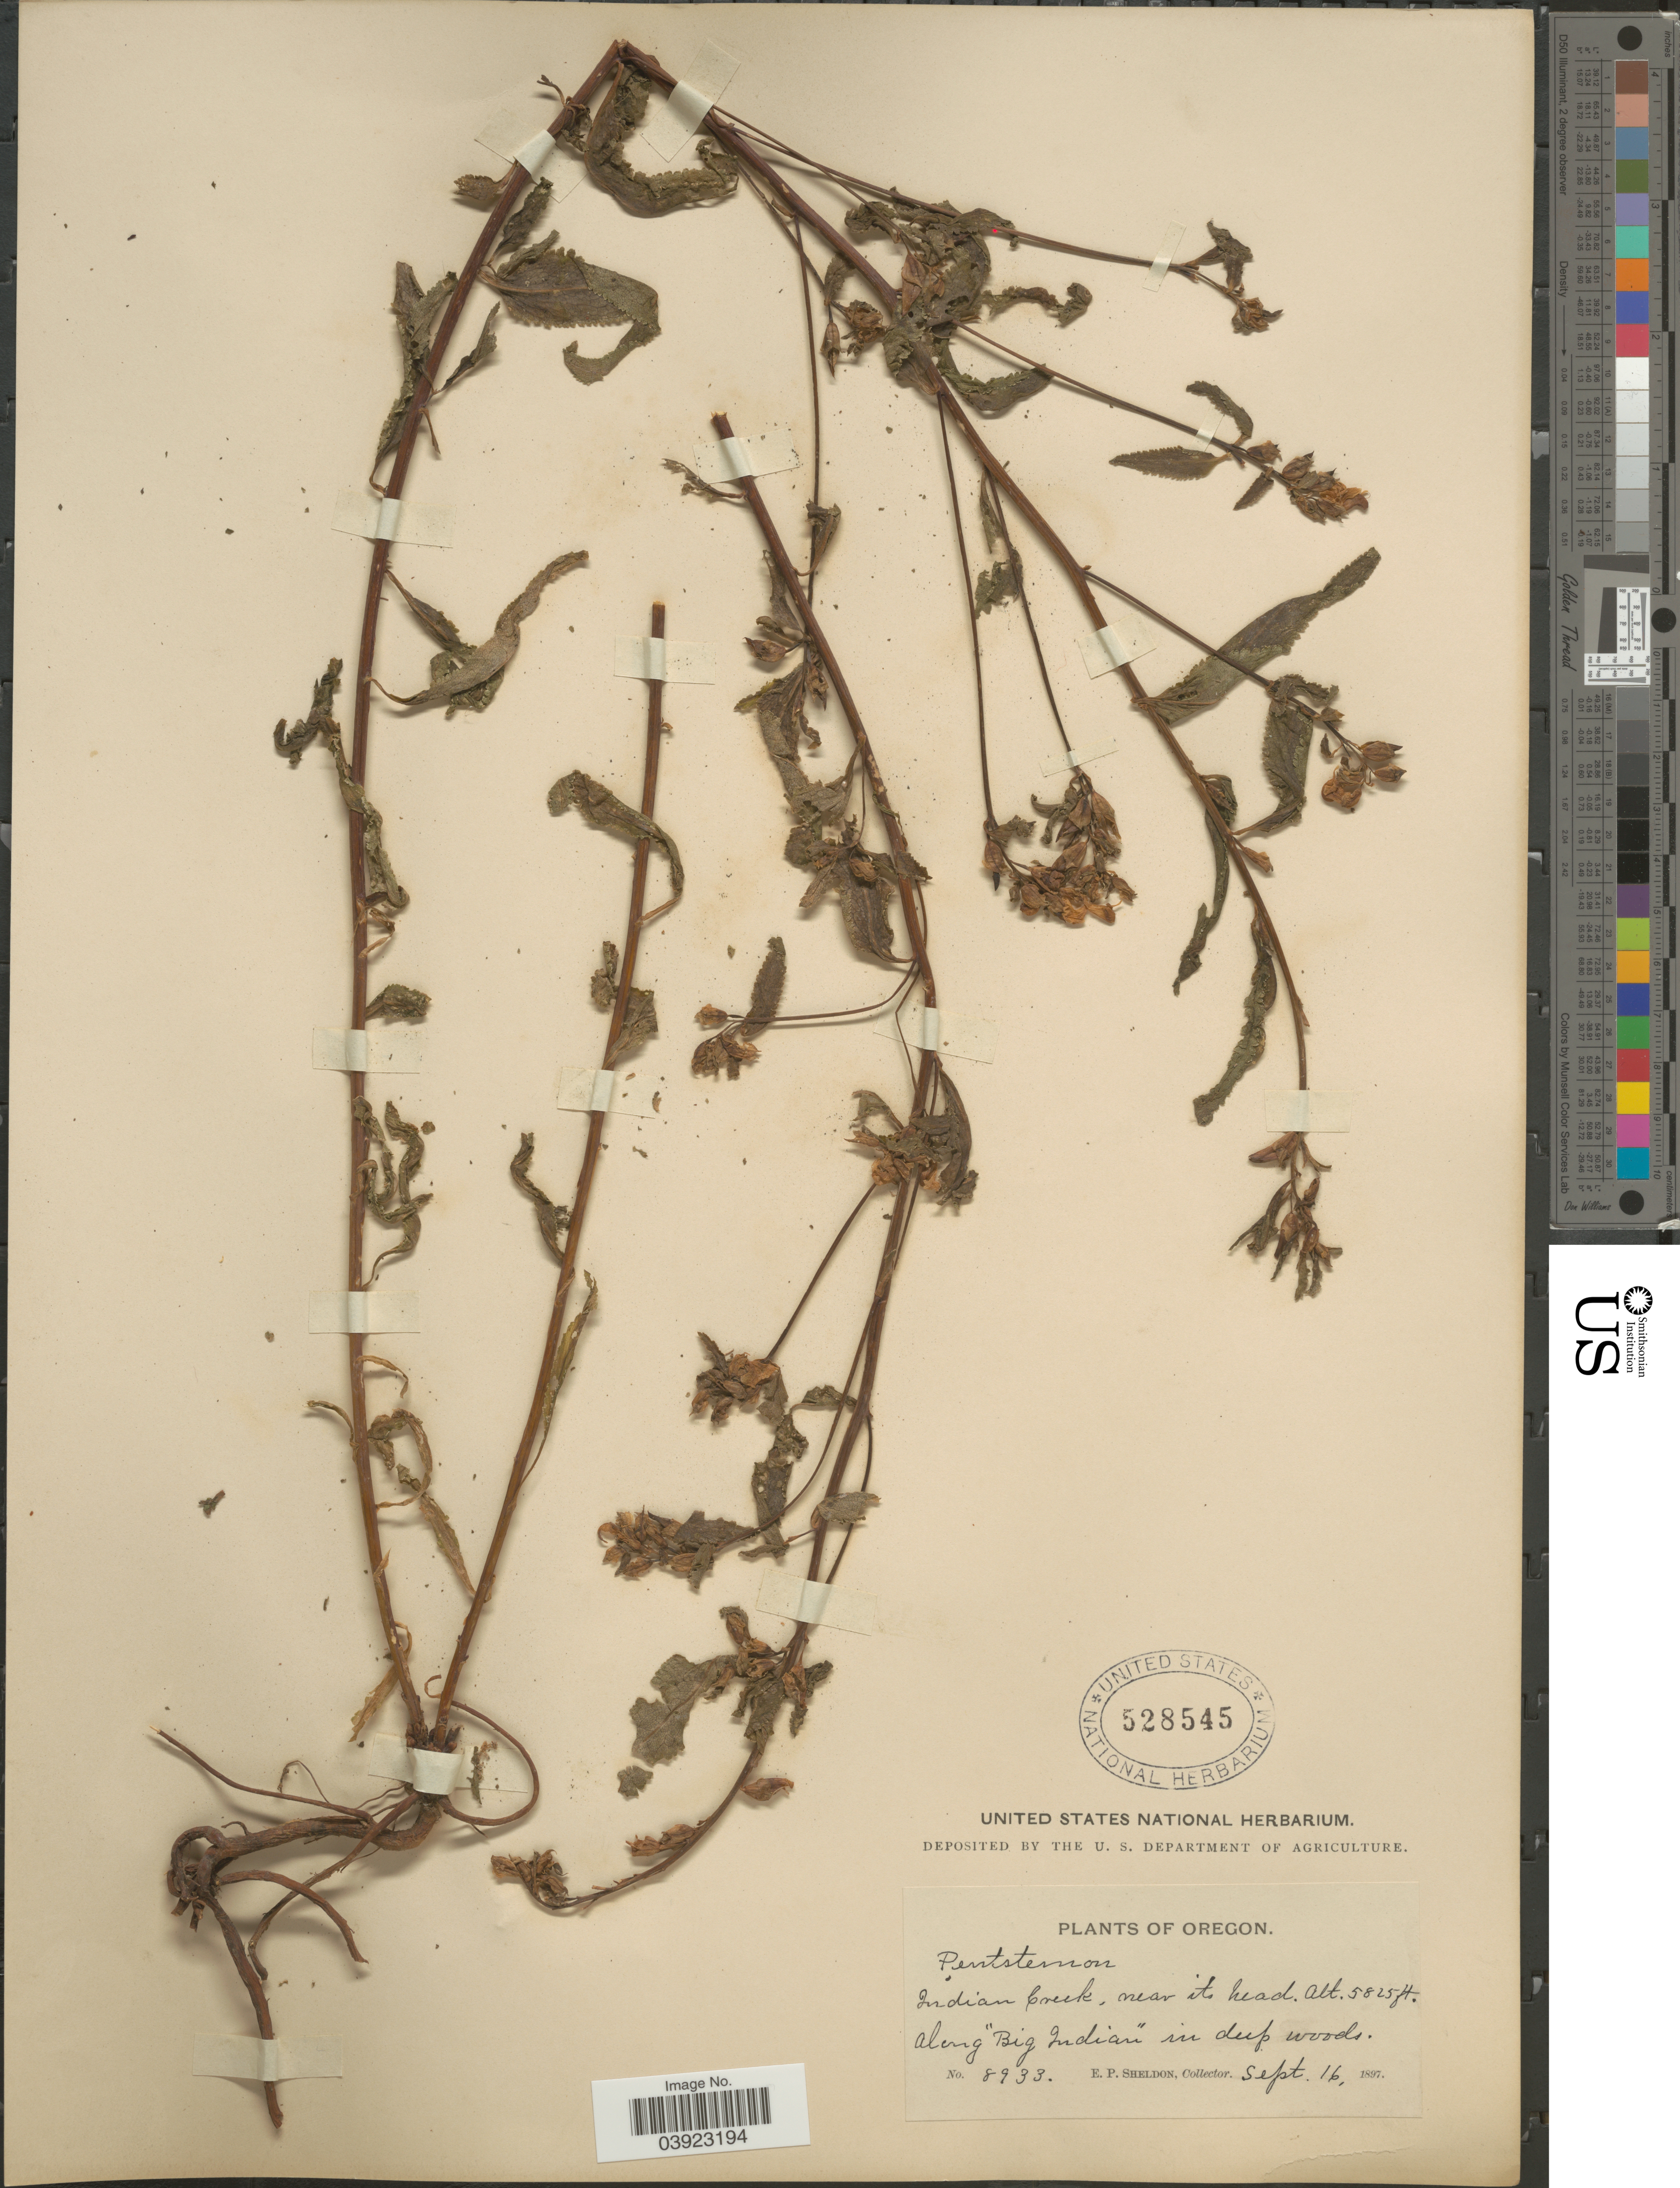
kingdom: Plantae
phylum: Tracheophyta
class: Magnoliopsida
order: Lamiales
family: Orobanchaceae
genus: Pedicularis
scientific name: Pedicularis racemosa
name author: Douglas ex Benth.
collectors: E. P. Sheldon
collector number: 8933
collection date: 1897-09-16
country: United States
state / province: Oregon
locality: Indian Creek, near its head. Along "Big Indian" in deep woods.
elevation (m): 1775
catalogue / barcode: US 528545